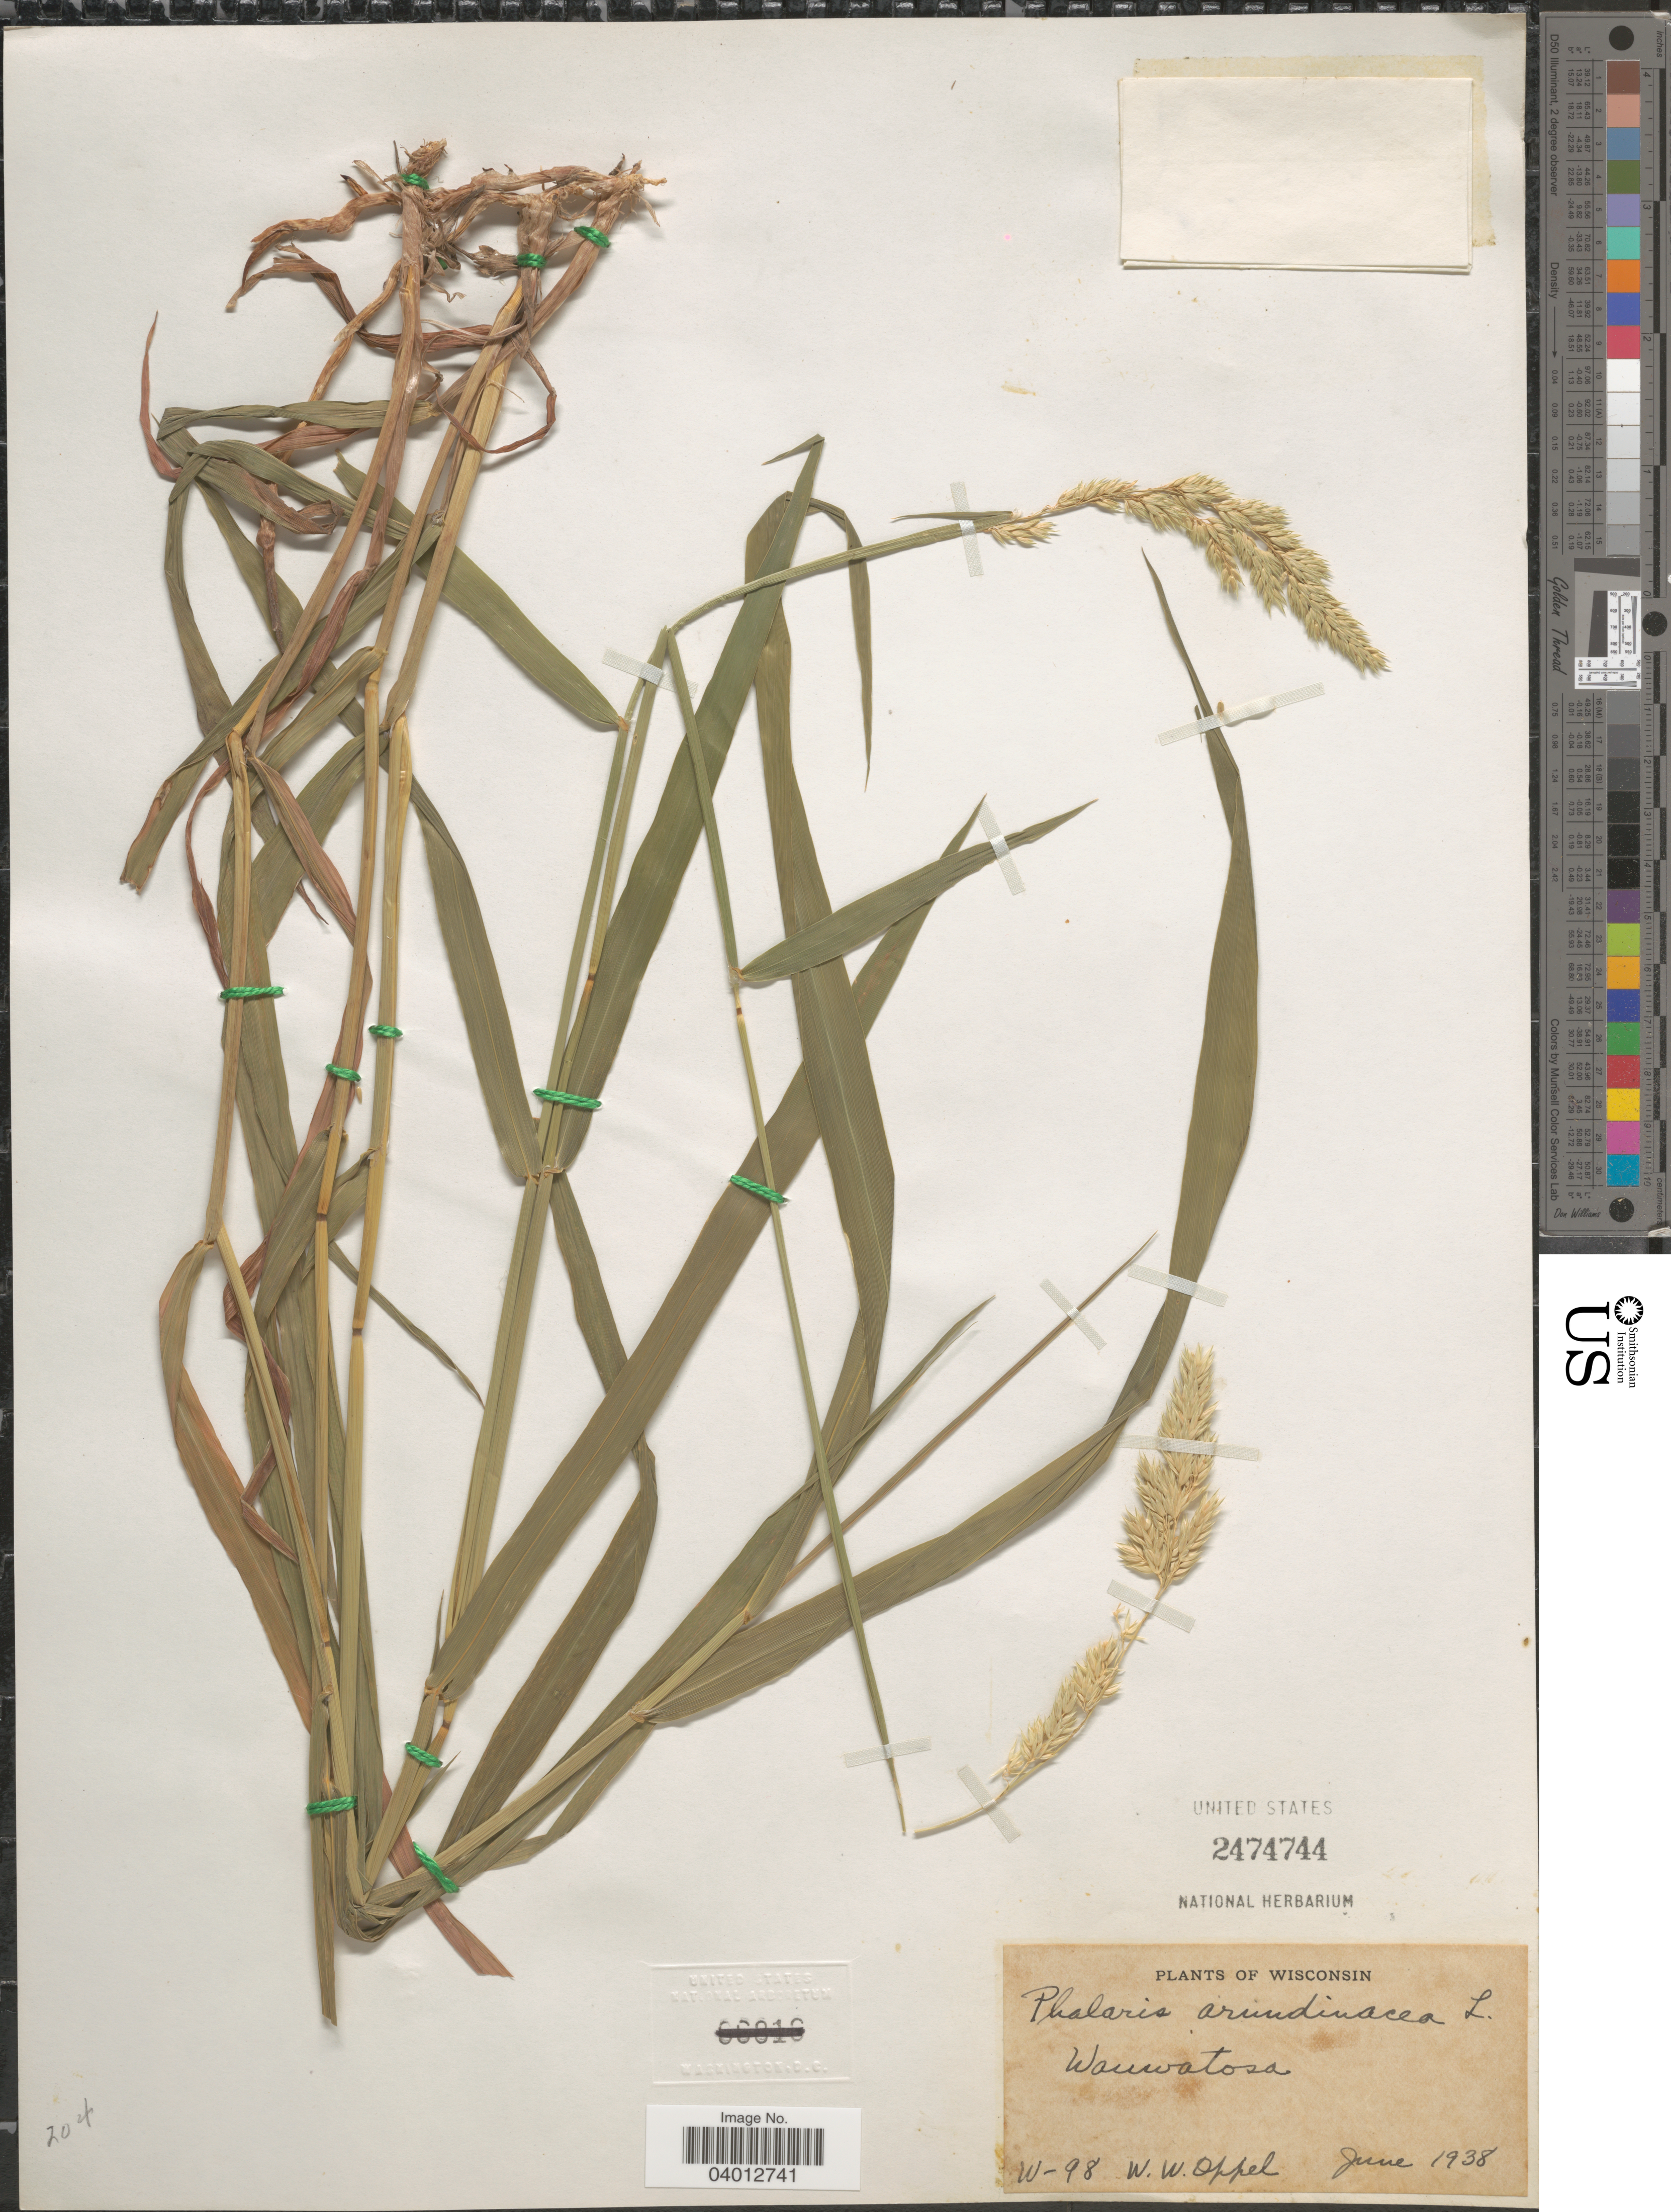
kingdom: Plantae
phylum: Tracheophyta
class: Liliopsida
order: Poales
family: Poaceae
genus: Phalaris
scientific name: Phalaris arundinacea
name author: L.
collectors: W. Oppel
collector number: W-98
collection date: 1938-06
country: United States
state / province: Wisconsin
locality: Wauwatosa.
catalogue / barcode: US 2474744